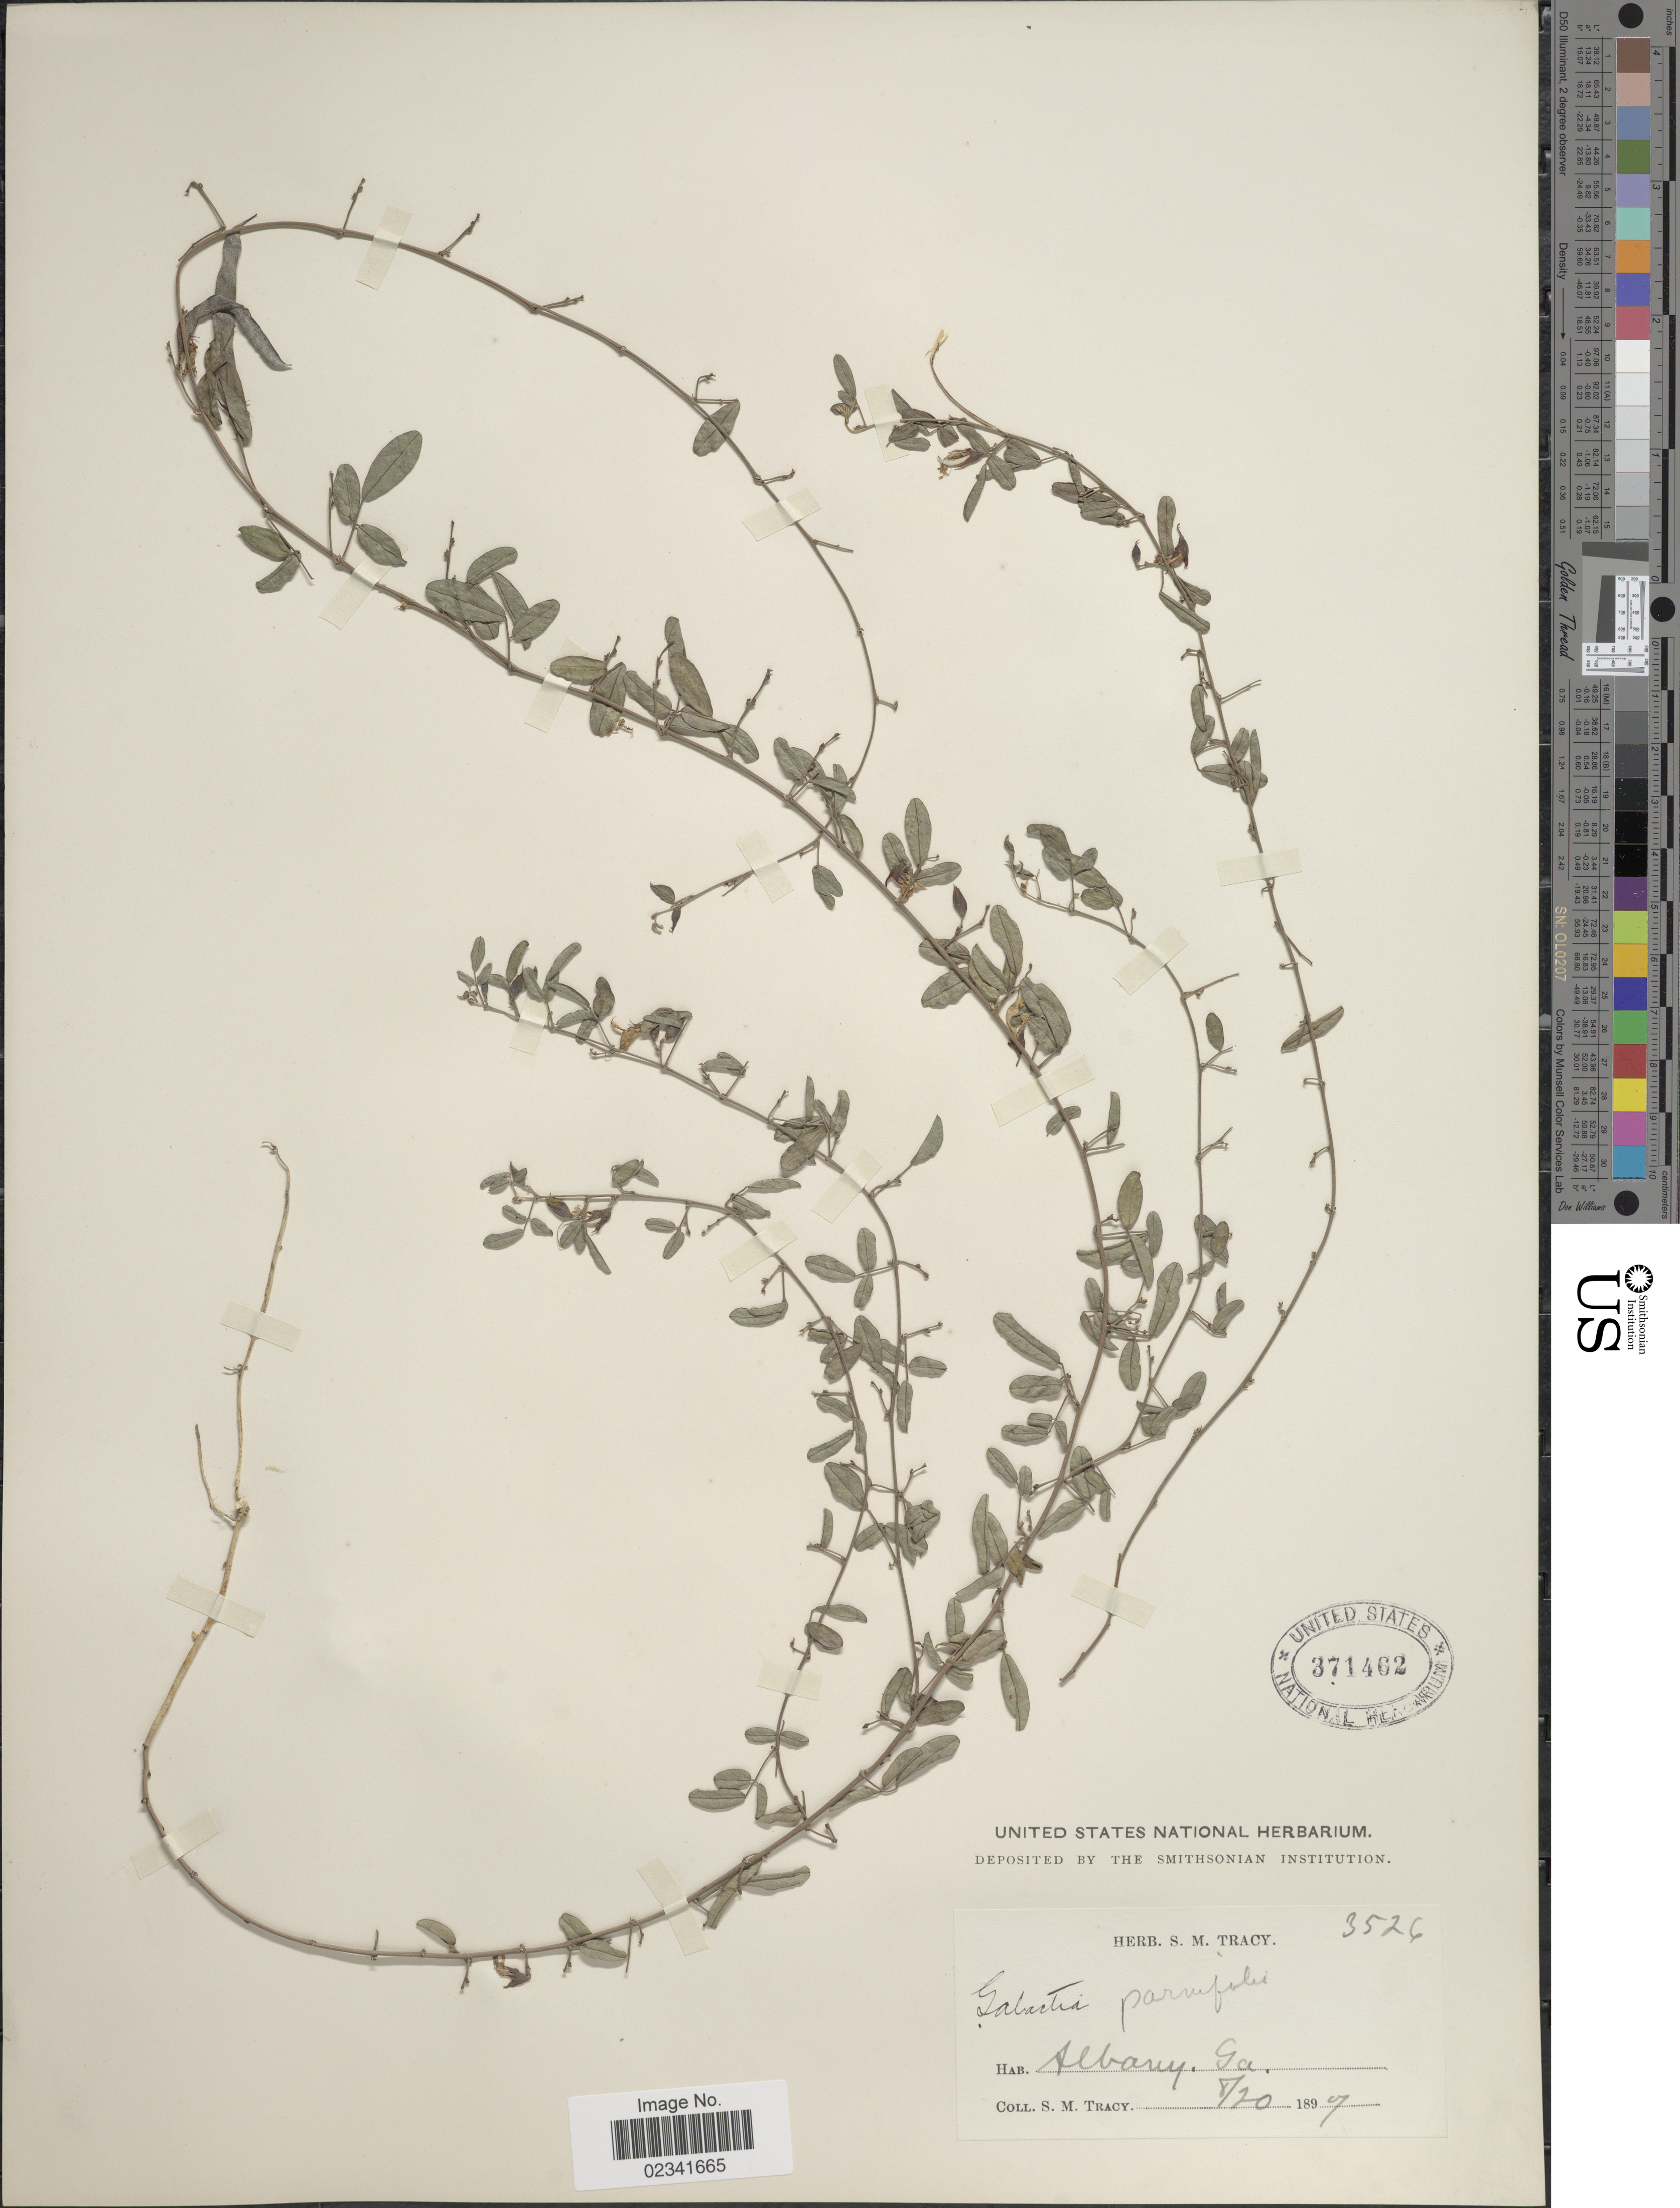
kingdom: Plantae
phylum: Tracheophyta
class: Magnoliopsida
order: Fabales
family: Fabaceae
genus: Galactia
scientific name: Galactia parvifolia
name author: A. Rich.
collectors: S. M. Tracy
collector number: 3526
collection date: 1897-08-20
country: United States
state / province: Georgia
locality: Albany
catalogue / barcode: US 371462